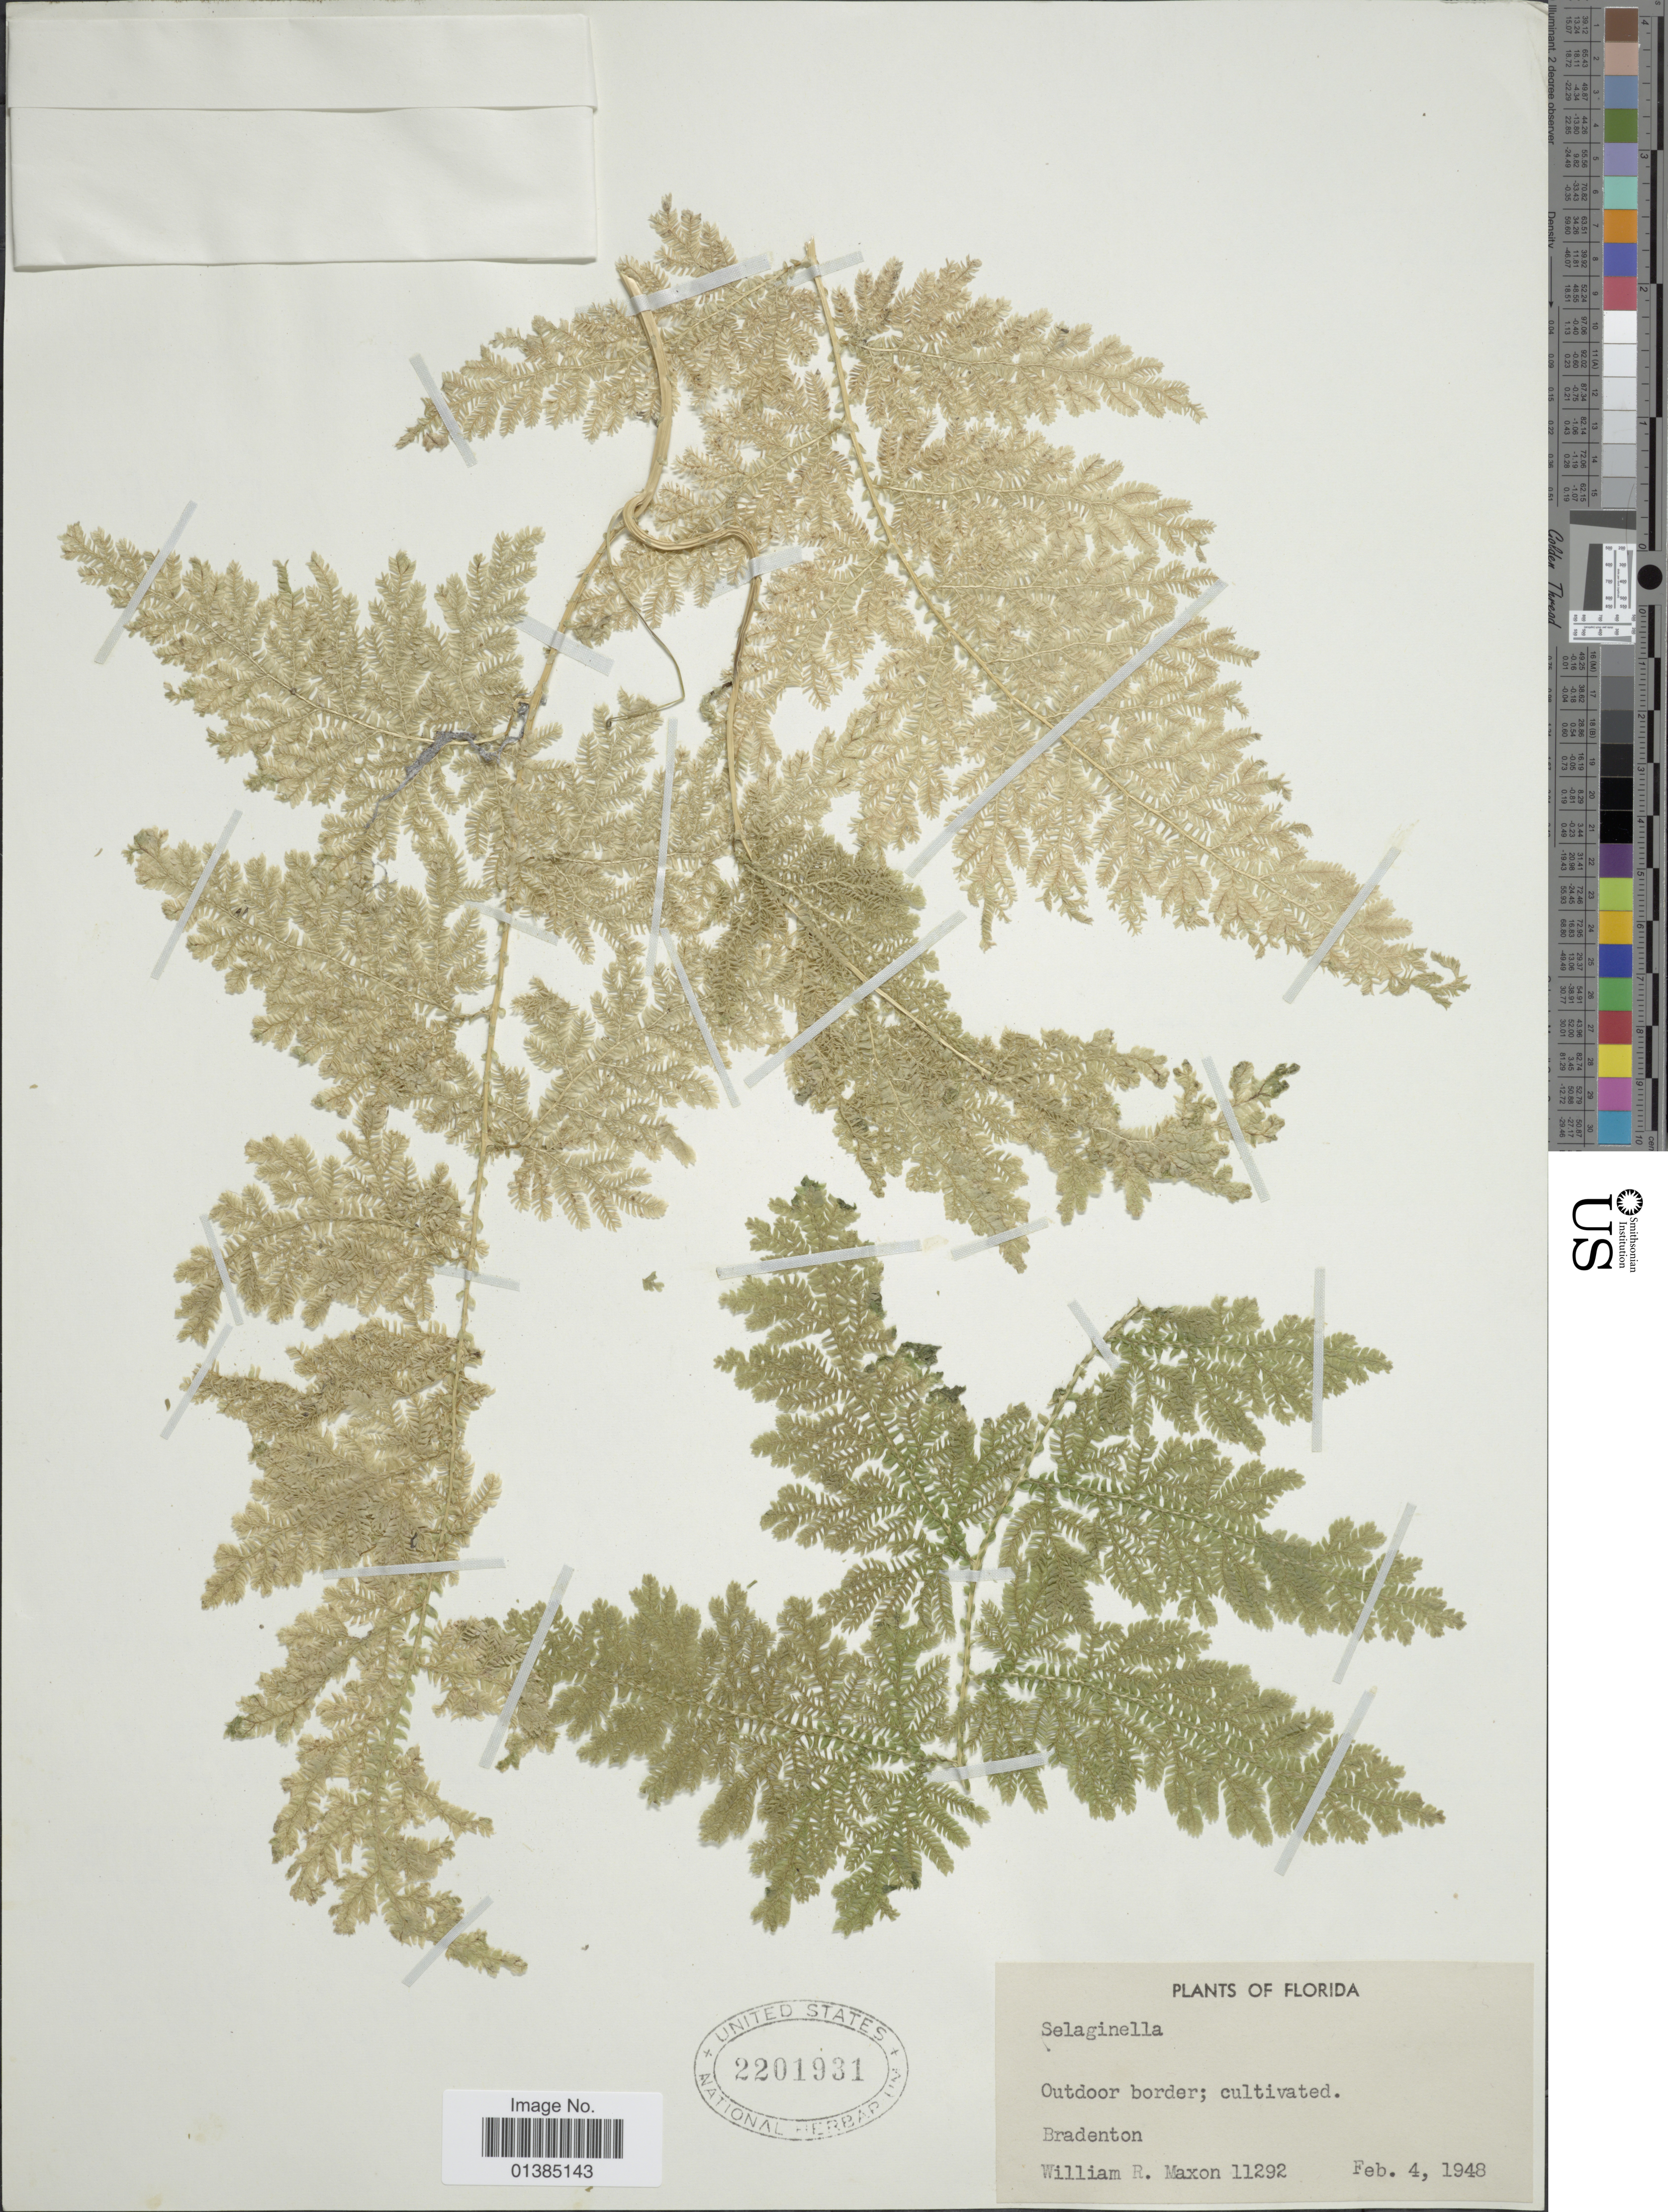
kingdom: Plantae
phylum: Tracheophyta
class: Lycopodiopsida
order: Selaginellales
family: Selaginellaceae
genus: Selaginella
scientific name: Selaginella willdenowii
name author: (Desv. ex Poir.) Baker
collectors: W. R. Maxon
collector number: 11292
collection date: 1948-02-04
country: United States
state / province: Florida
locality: Outdoor border; cultivated. Bradenton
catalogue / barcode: US 2201931